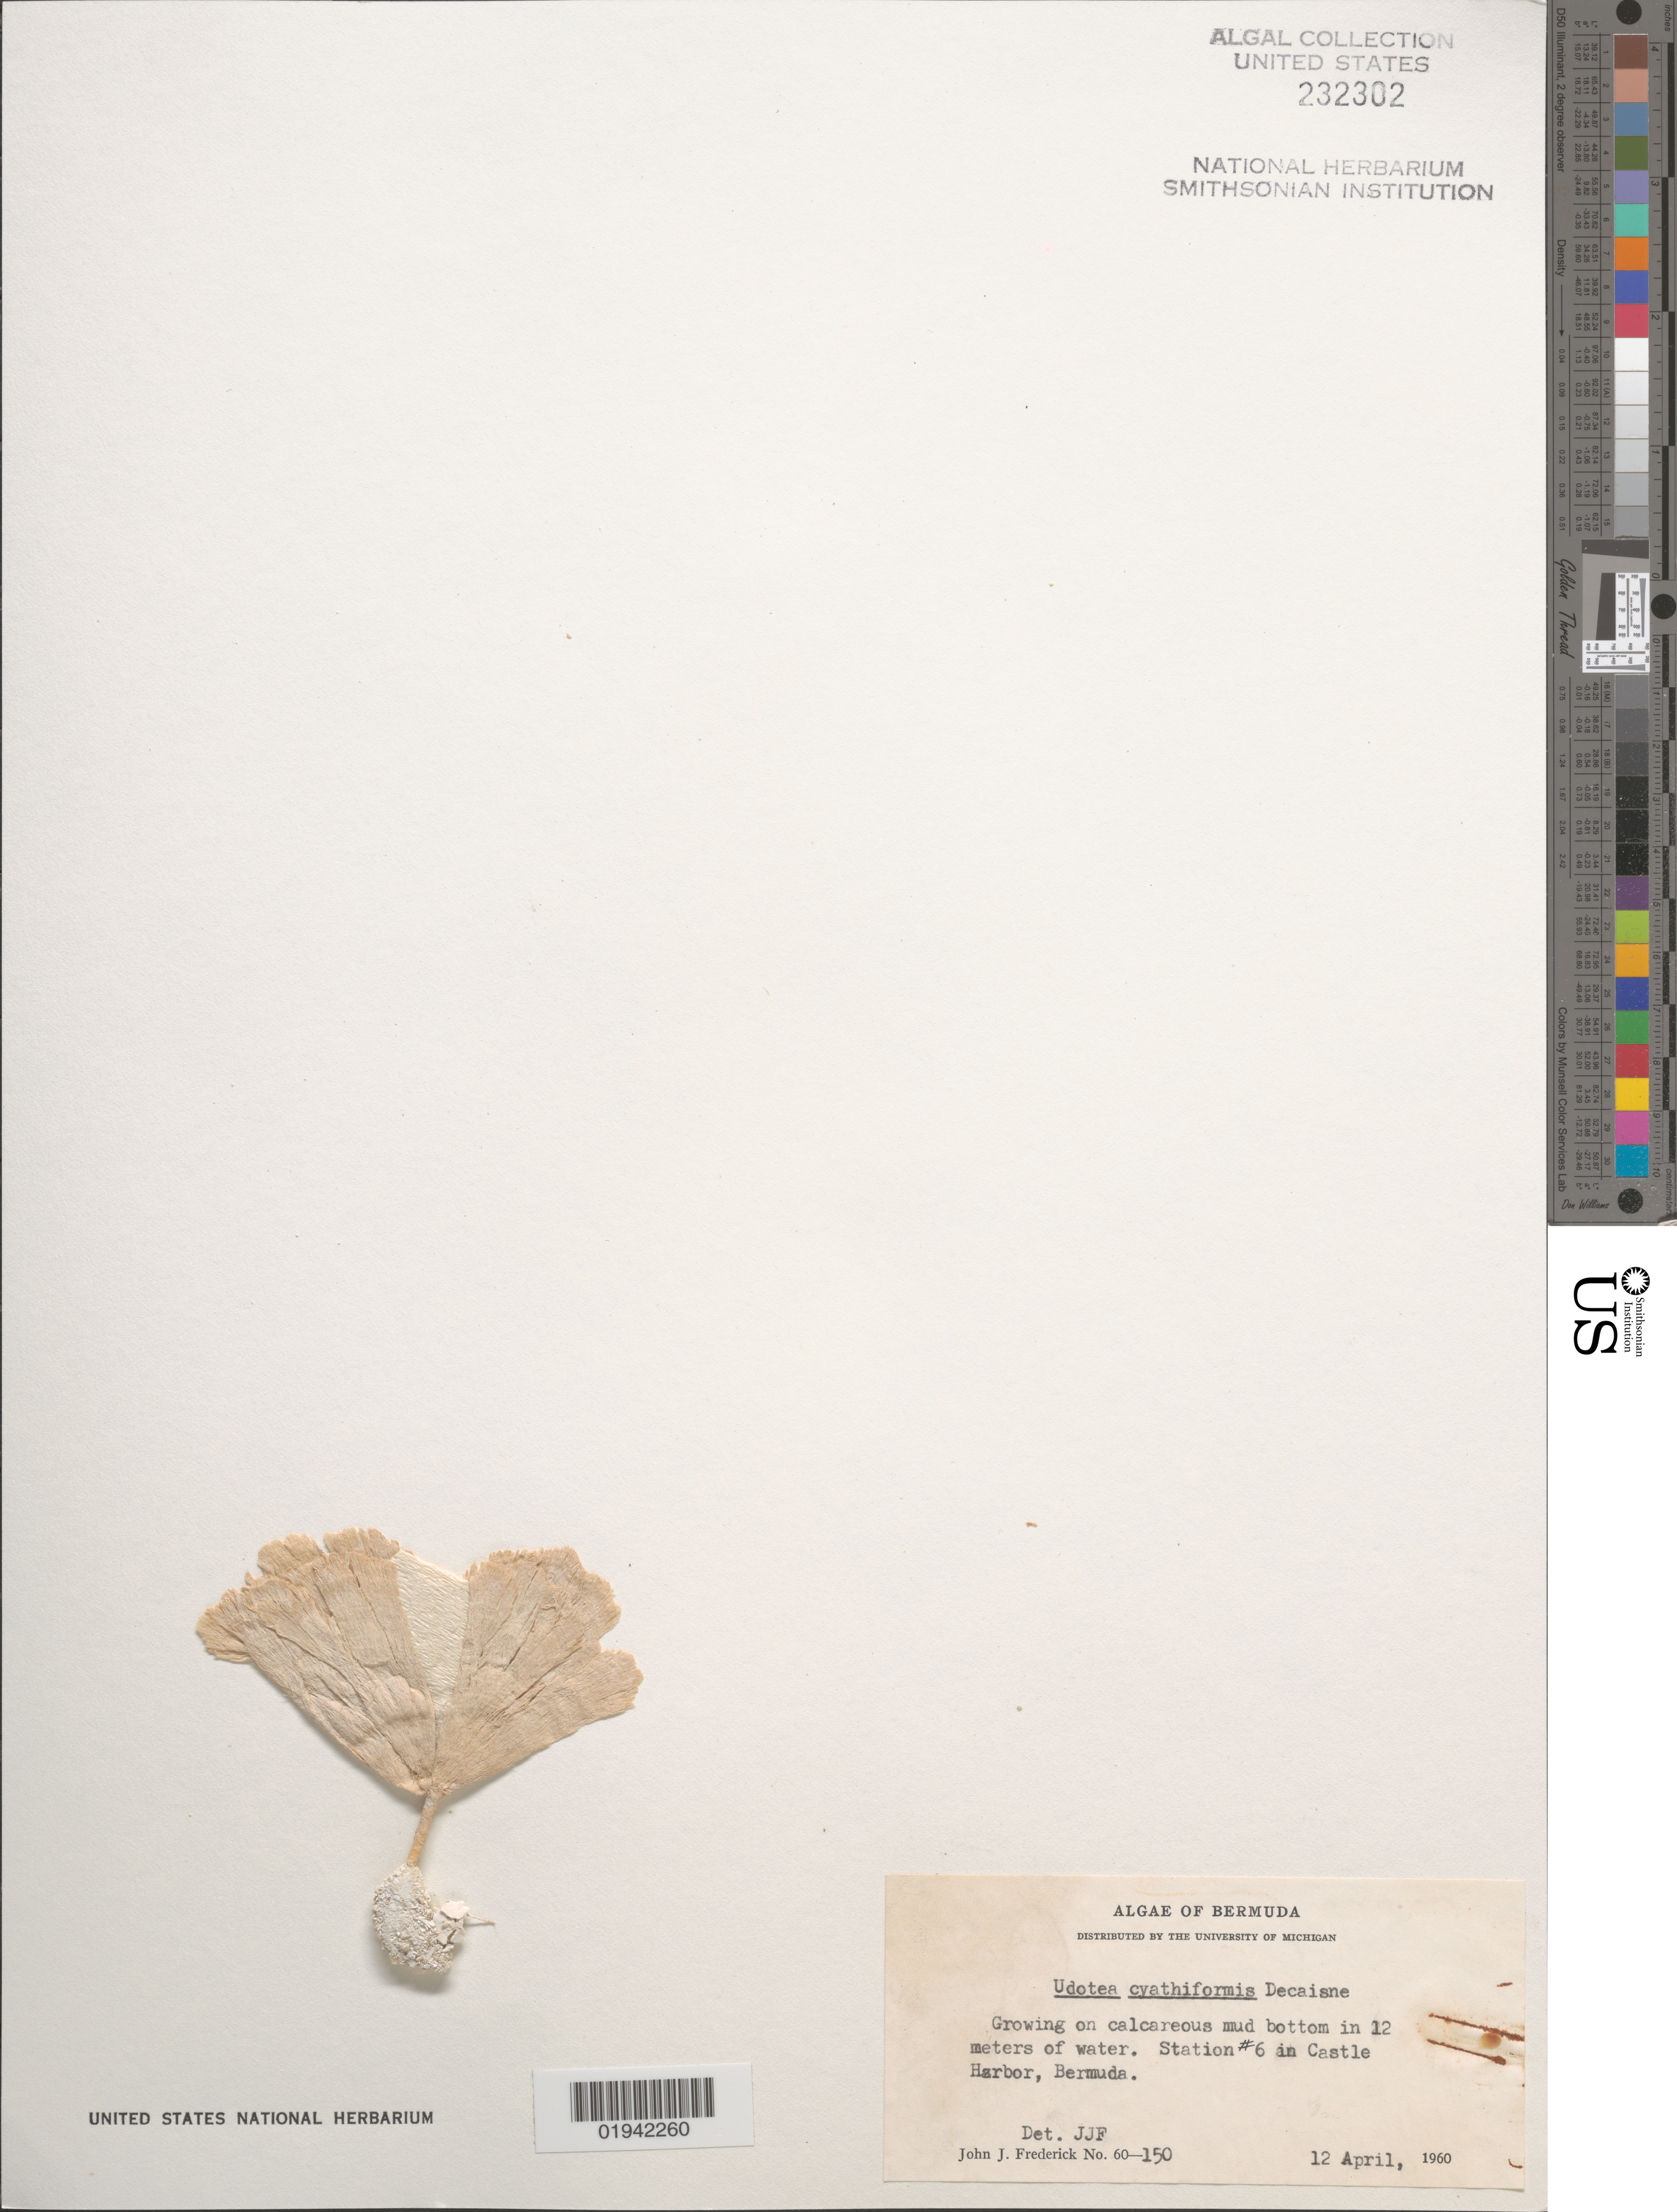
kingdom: Plantae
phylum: Chlorophyta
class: Ulvophyceae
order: Bryopsidales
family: Udoteaceae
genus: Udotea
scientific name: Udotea cyathiformis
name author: Decne.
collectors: J. Frederick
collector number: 60-150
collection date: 1960-04-12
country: Bermuda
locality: Station #6 in Castle Harbor.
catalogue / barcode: US 232302